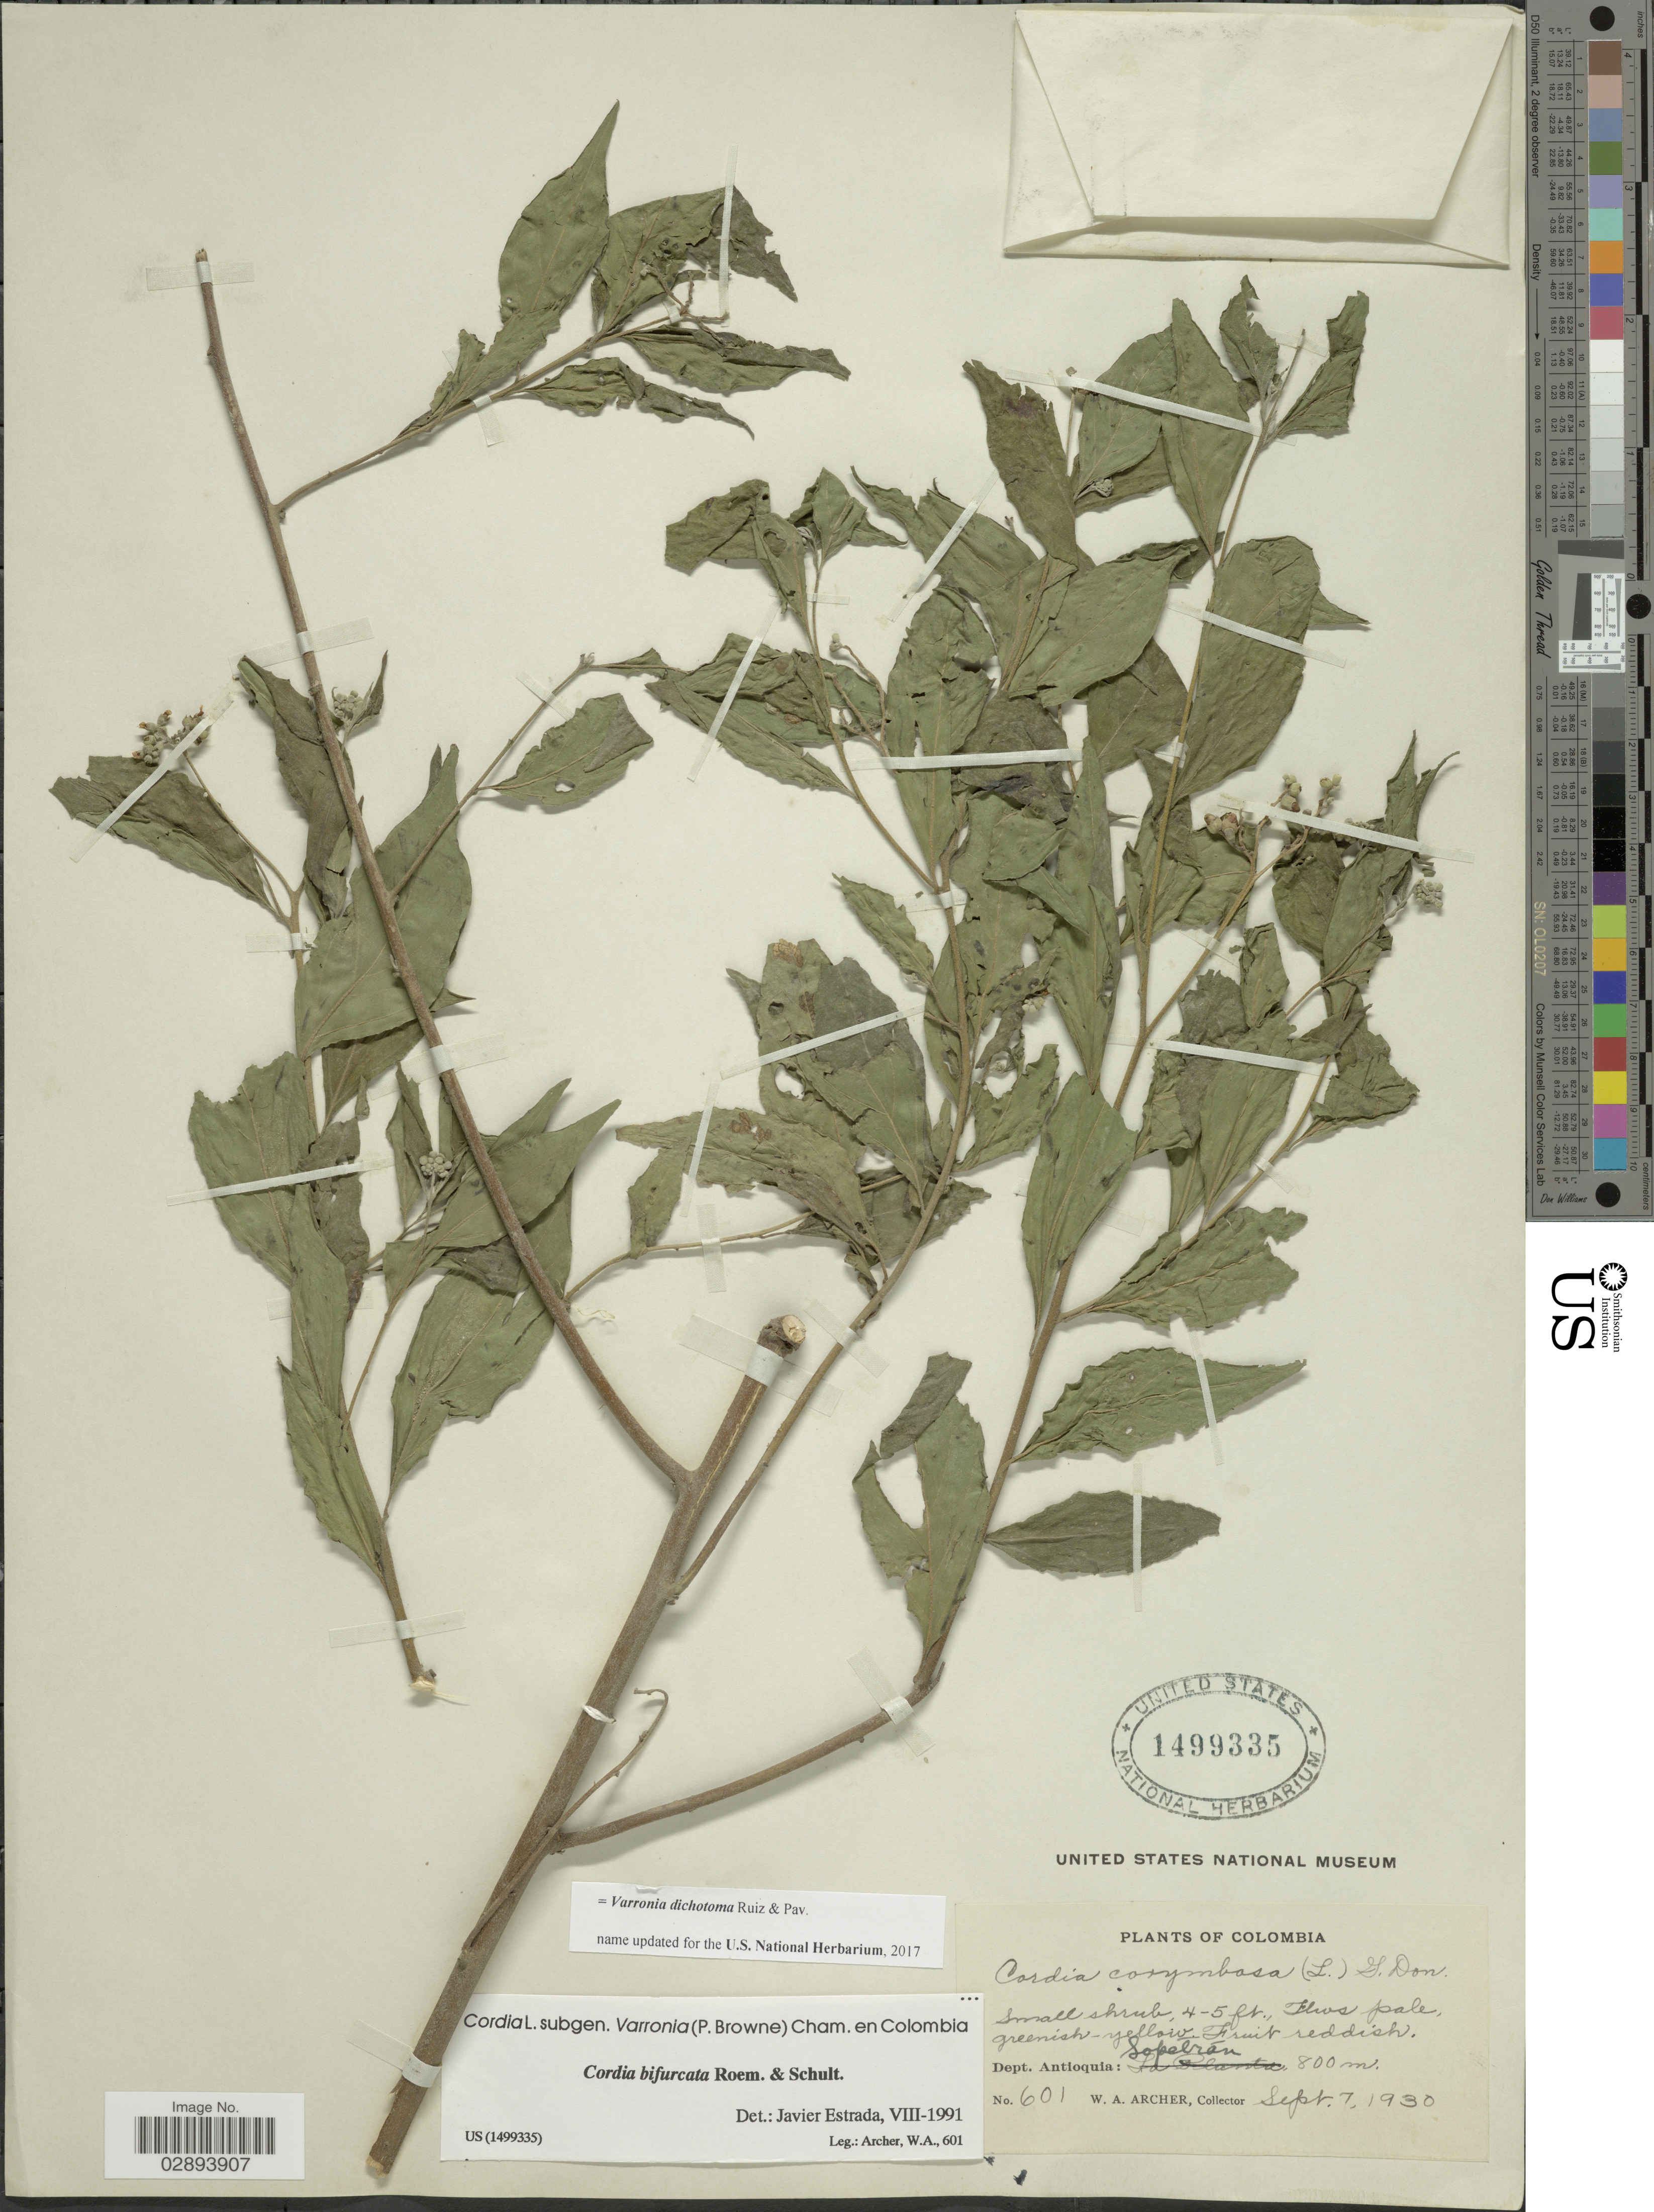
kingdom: Plantae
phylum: Tracheophyta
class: Magnoliopsida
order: Boraginales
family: Cordiaceae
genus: Varronia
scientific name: Varronia dichotoma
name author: Ruiz & Pav.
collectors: W. Archer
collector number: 601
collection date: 1930-09-07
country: Colombia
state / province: Antioquia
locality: Dept. Antioquia, Sopetran.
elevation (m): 800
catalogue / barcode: US 1499335